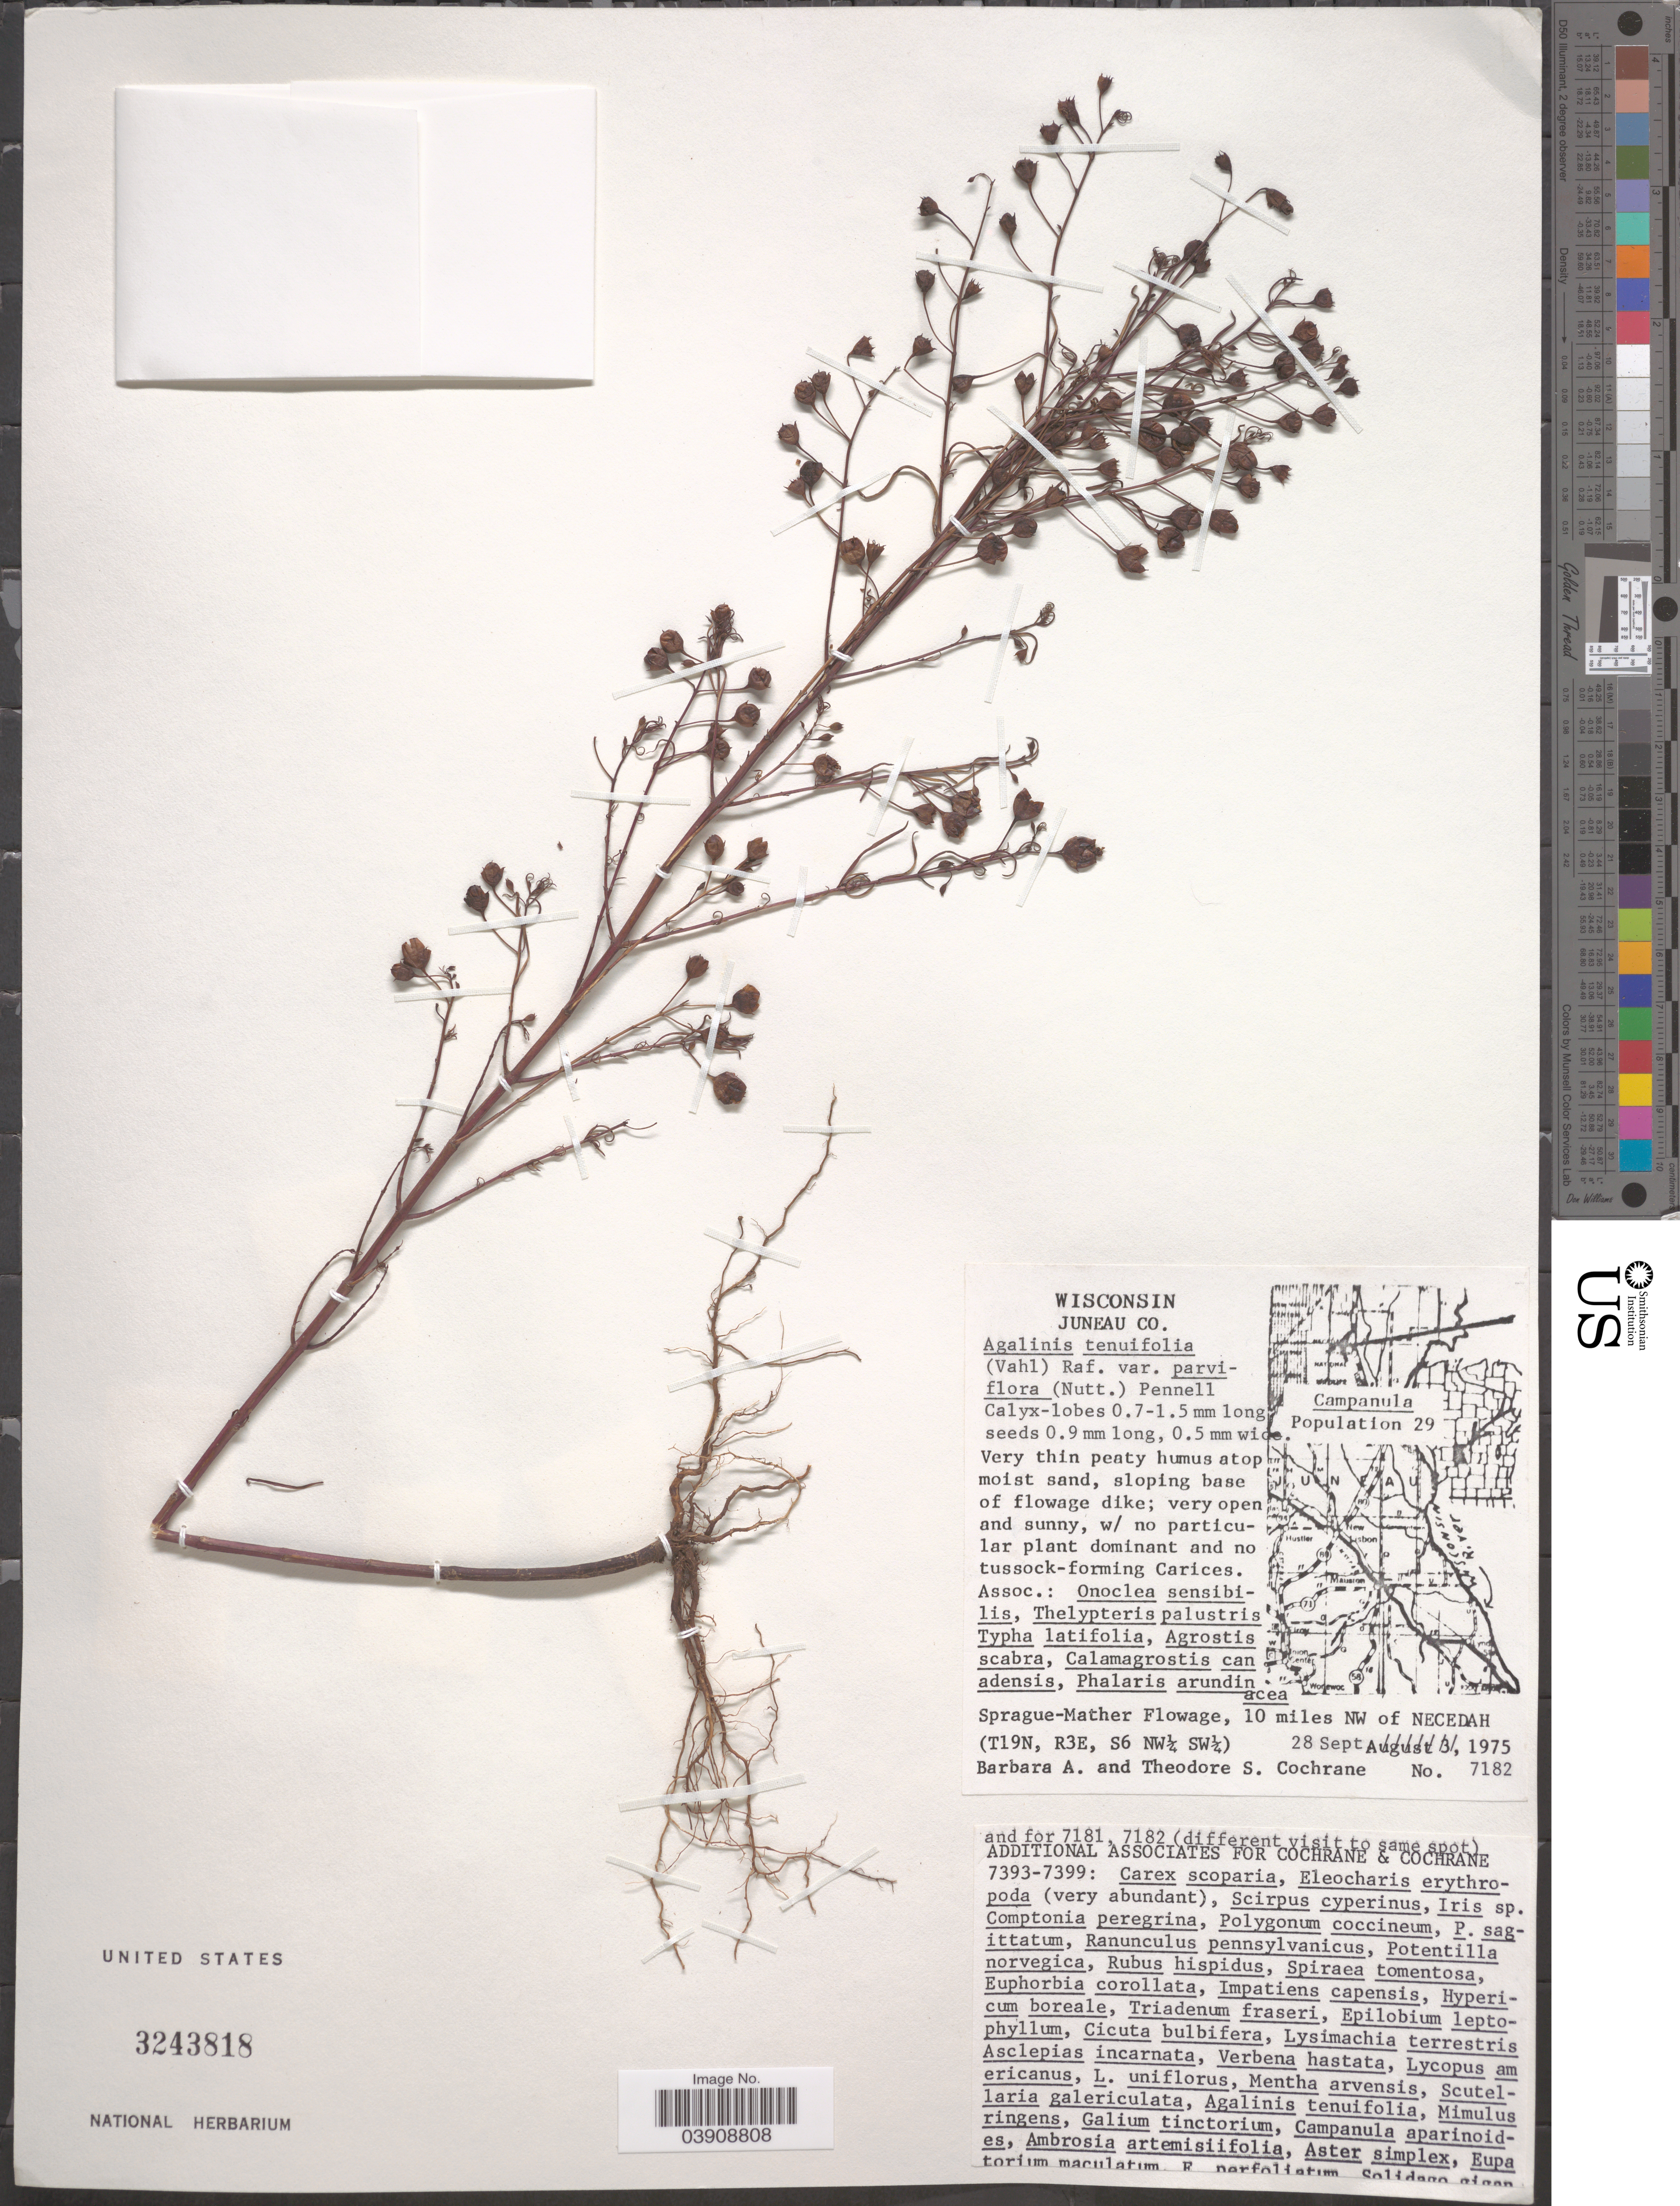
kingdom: Plantae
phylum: Tracheophyta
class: Magnoliopsida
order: Lamiales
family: Orobanchaceae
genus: Agalinis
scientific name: Agalinis tenuifolia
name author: (Vahl) Raf.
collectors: A. Barbara, S. Theodore & S. Cochrane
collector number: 7182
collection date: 1975-09-28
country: United States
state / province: Wisconsin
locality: Juneau Co. Sprague-Mather Flowage, 10 miles NW of Necedah (T19N, R3E, S6 NW¼ SW¼).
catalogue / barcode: US 3243818